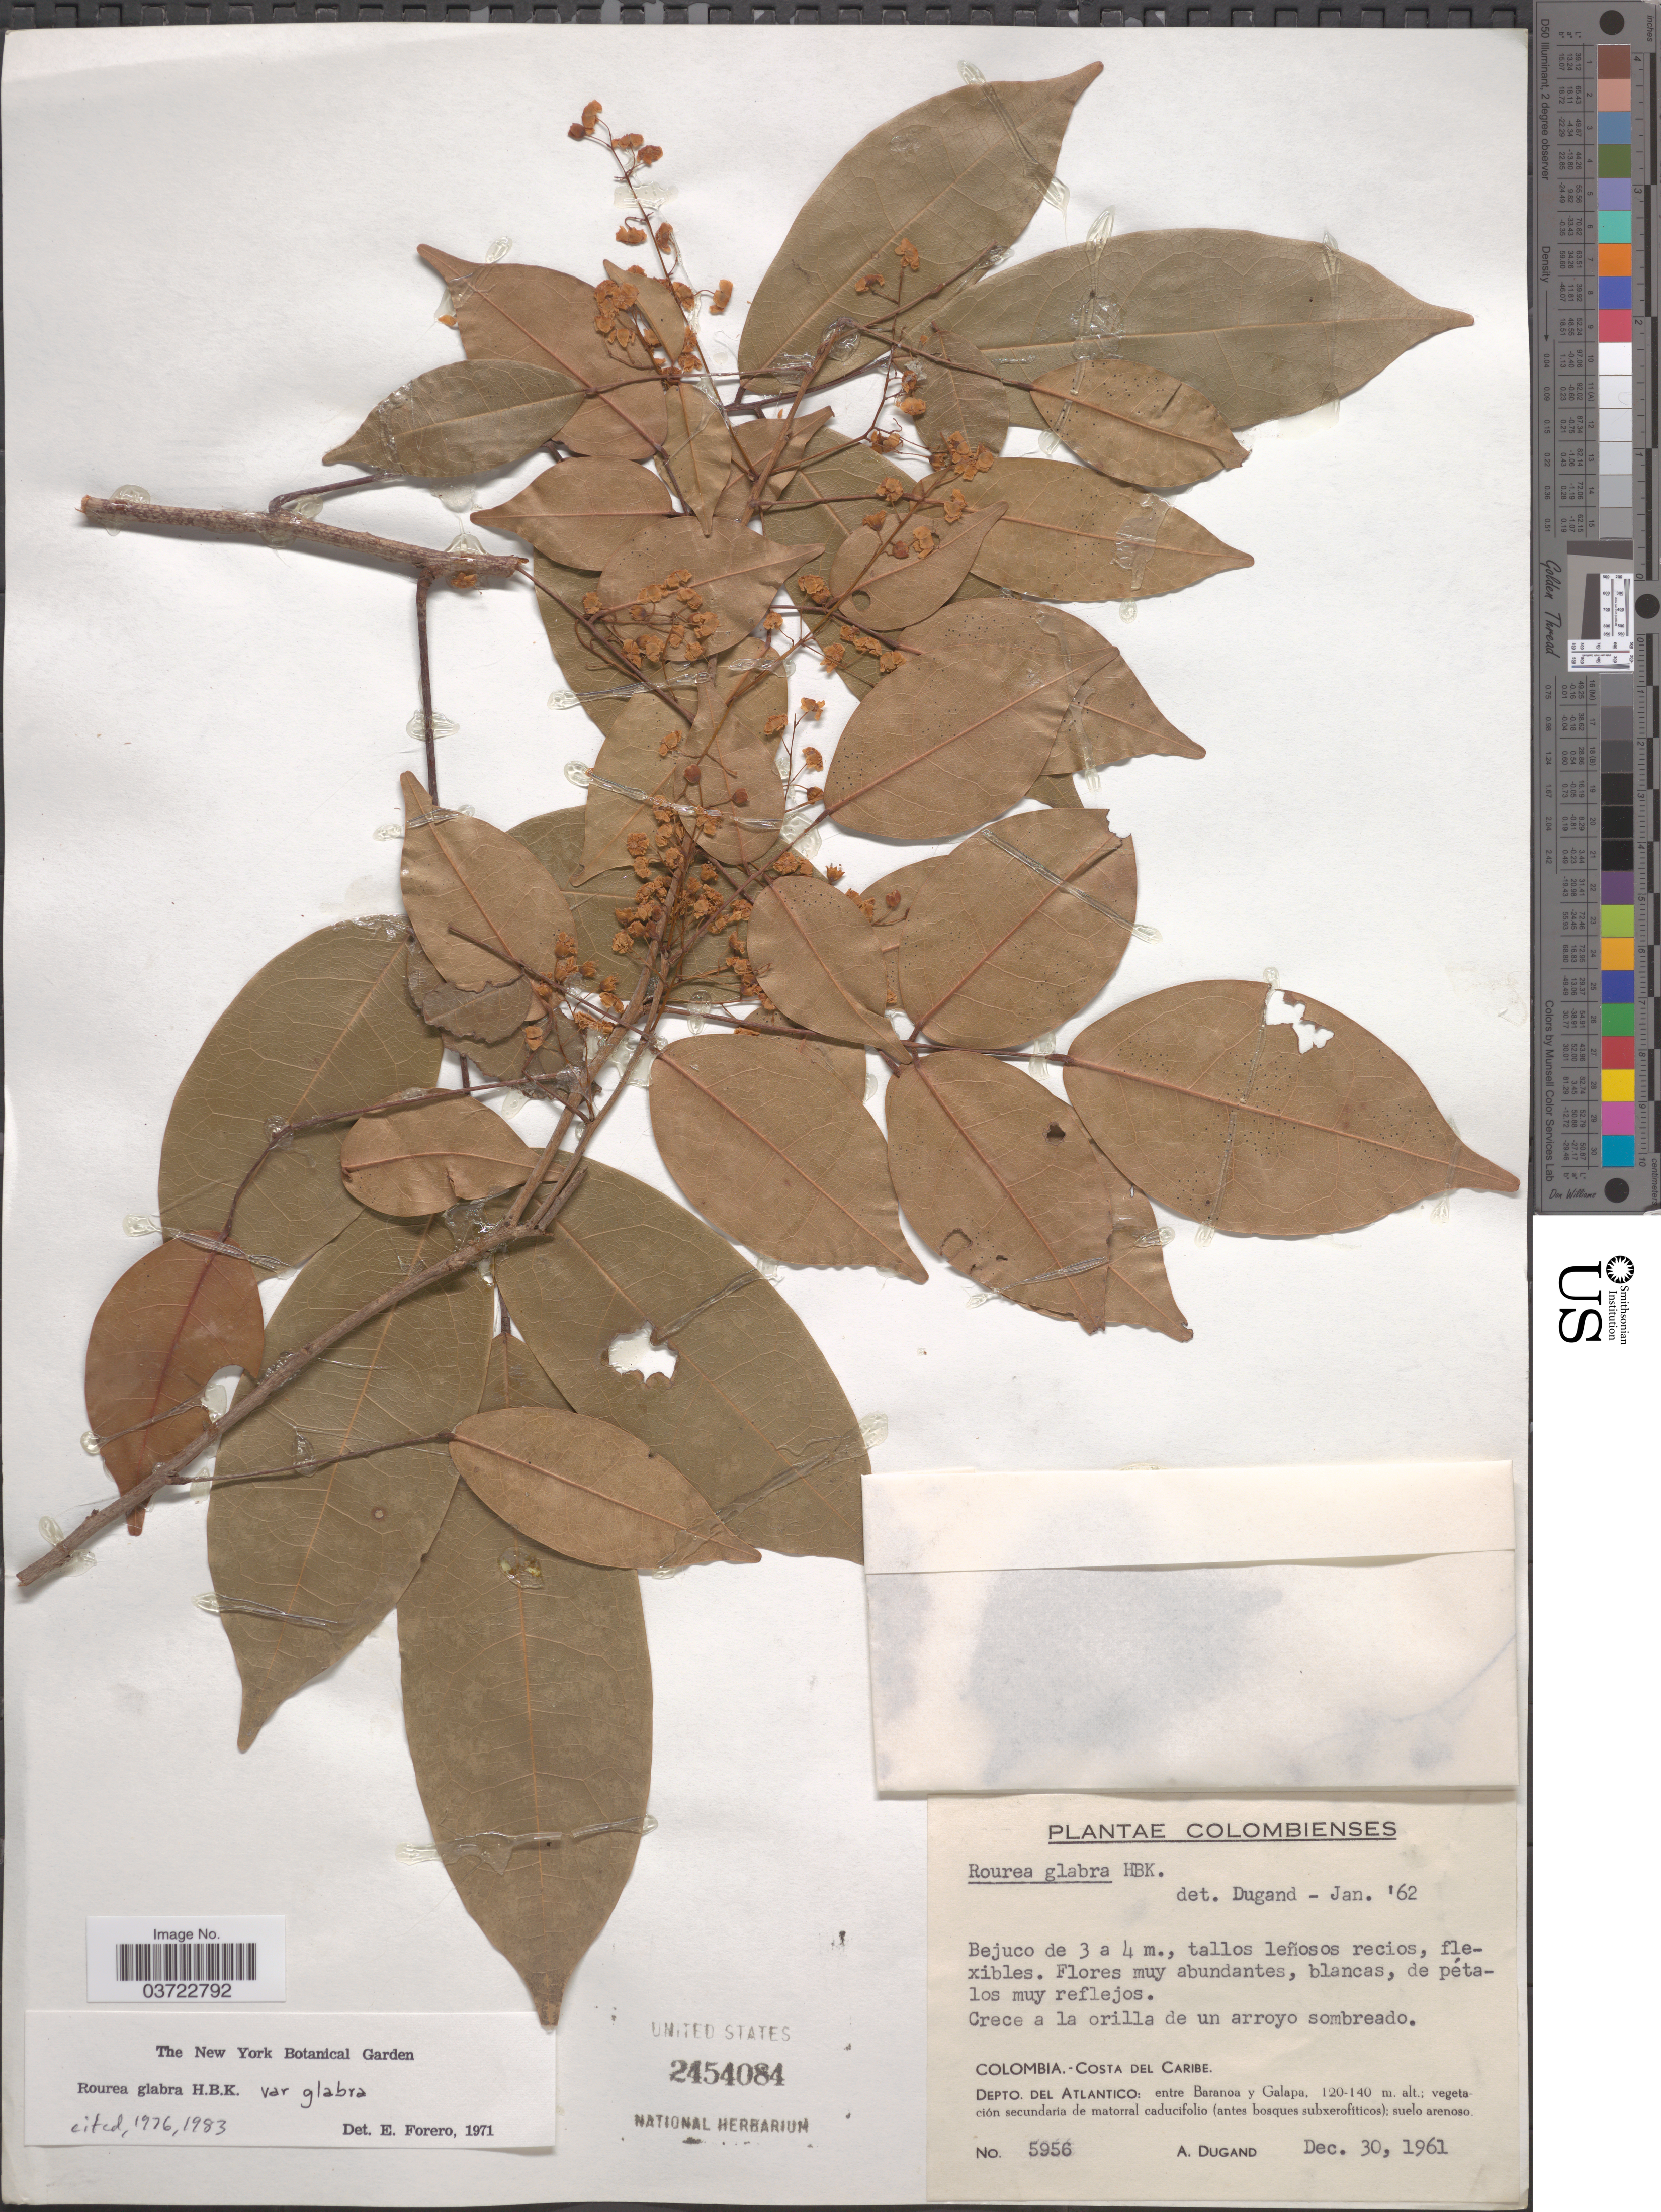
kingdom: Plantae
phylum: Tracheophyta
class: Magnoliopsida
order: Oxalidales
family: Connaraceae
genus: Rourea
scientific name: Rourea glabra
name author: Kunth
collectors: A. Dugand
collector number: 5956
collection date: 1961-12-30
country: Colombia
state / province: Atlántico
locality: Costa del Caribe. Depto. del Atlantico: entre Baranoa y Galapa.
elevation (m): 120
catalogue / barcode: US 2454084